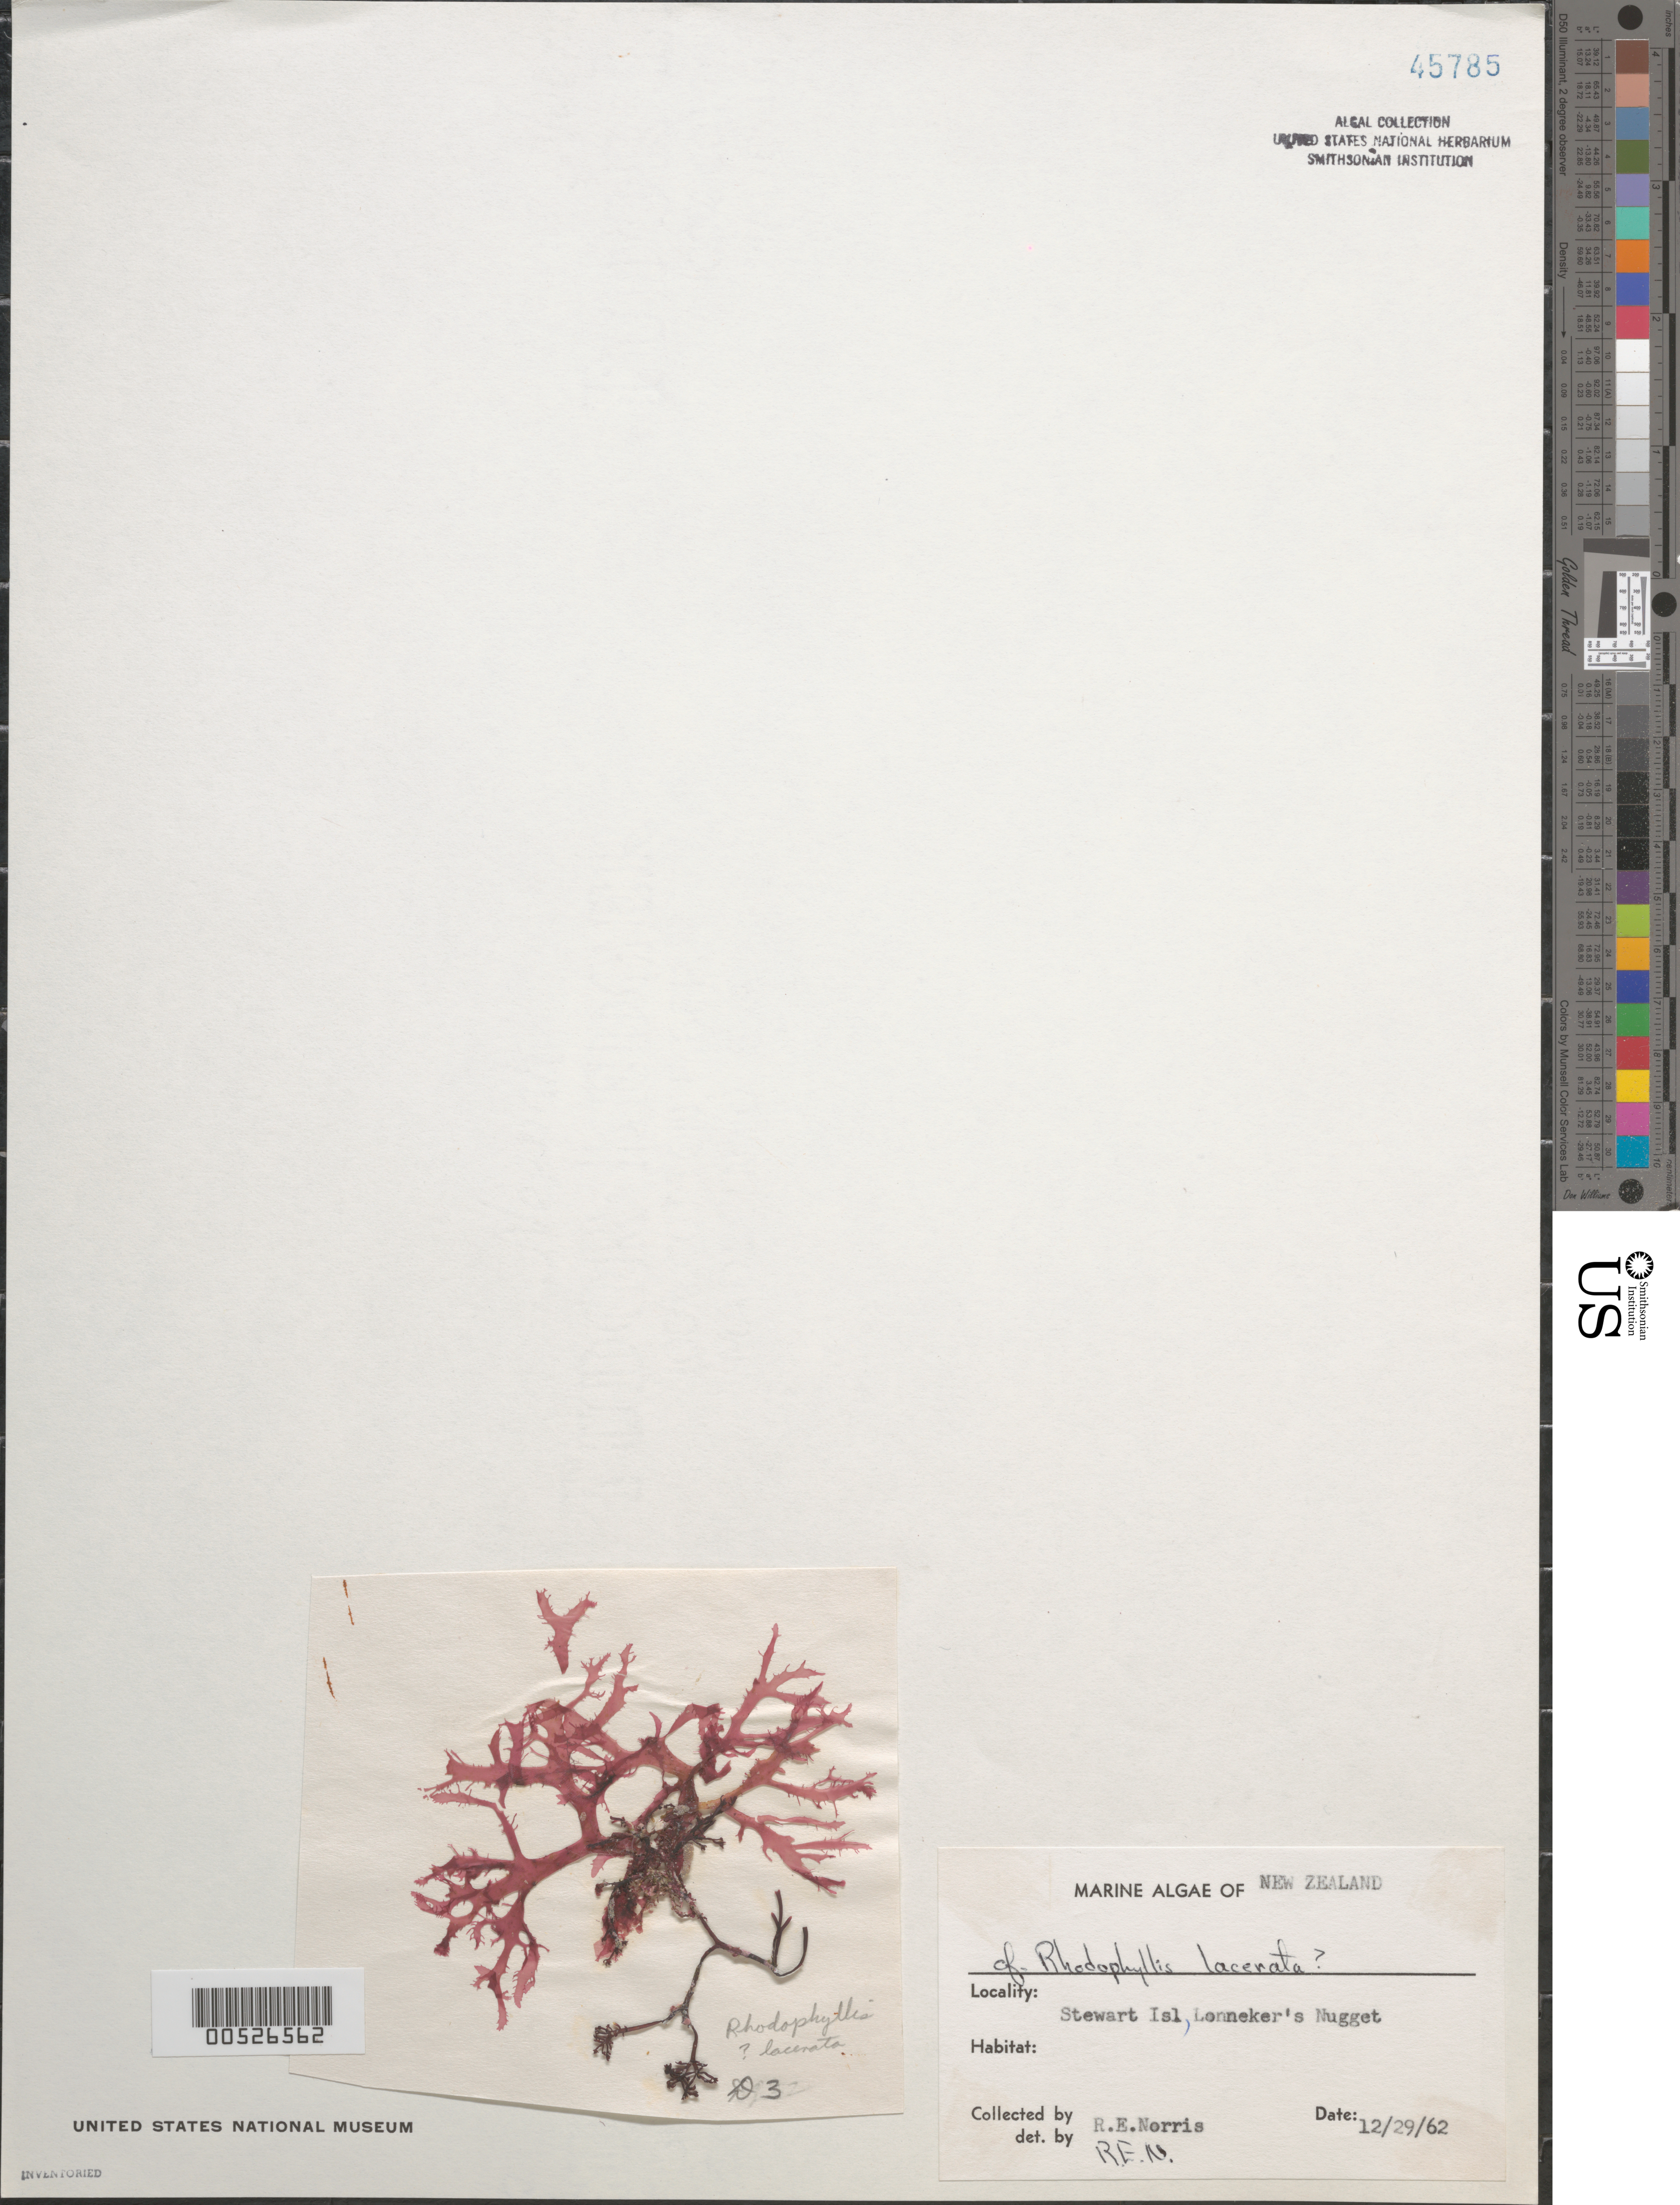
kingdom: Plantae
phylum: Rhodophyta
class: Florideophyceae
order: Gigartinales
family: Cystocloniaceae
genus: Rhodophyllis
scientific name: Rhodophyllis lacerata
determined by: Norris, R. E.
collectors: R. E. Norris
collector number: D3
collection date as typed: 29 Dec 1962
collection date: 1962-12-29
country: New Zealand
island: Stewart Island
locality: Lonneker's Nugget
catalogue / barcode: US 45785-2